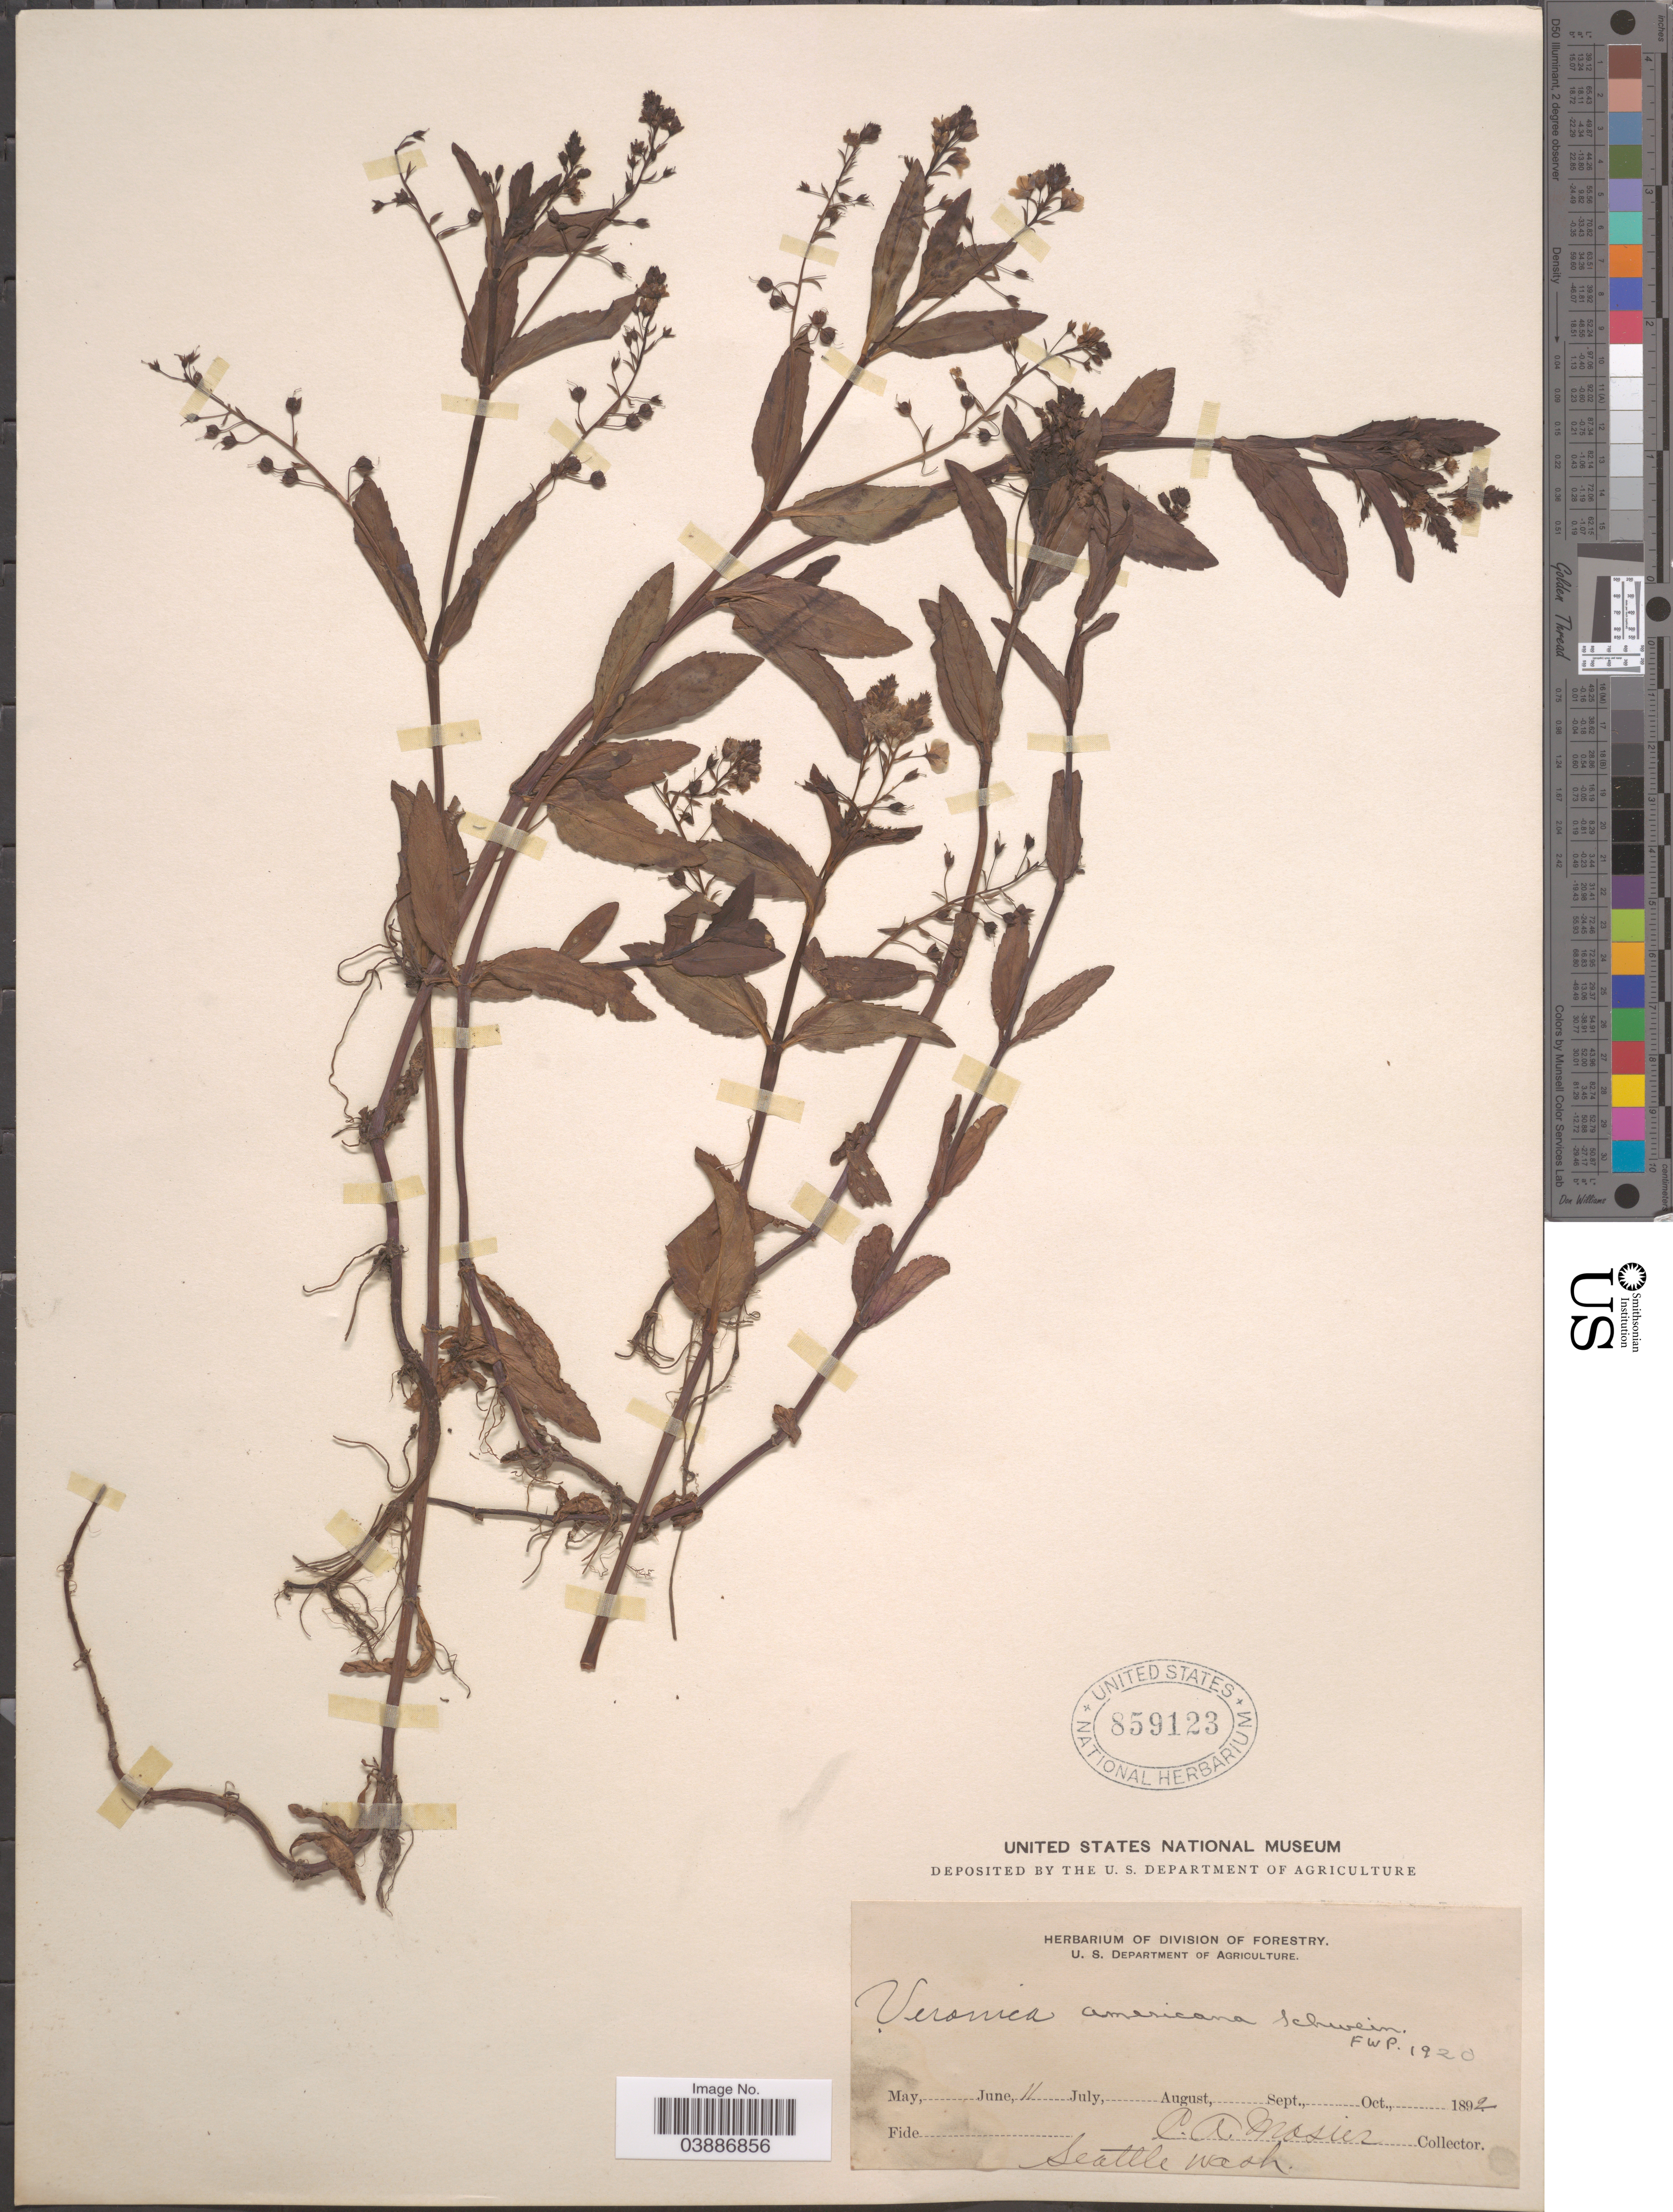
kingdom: Plantae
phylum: Tracheophyta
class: Magnoliopsida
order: Lamiales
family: Plantaginaceae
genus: Veronica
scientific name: Veronica americana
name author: Schwein. ex Benth.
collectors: C. A. Mosier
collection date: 1892-06-11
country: United States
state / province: Washington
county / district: King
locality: Seattle.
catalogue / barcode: US 859123